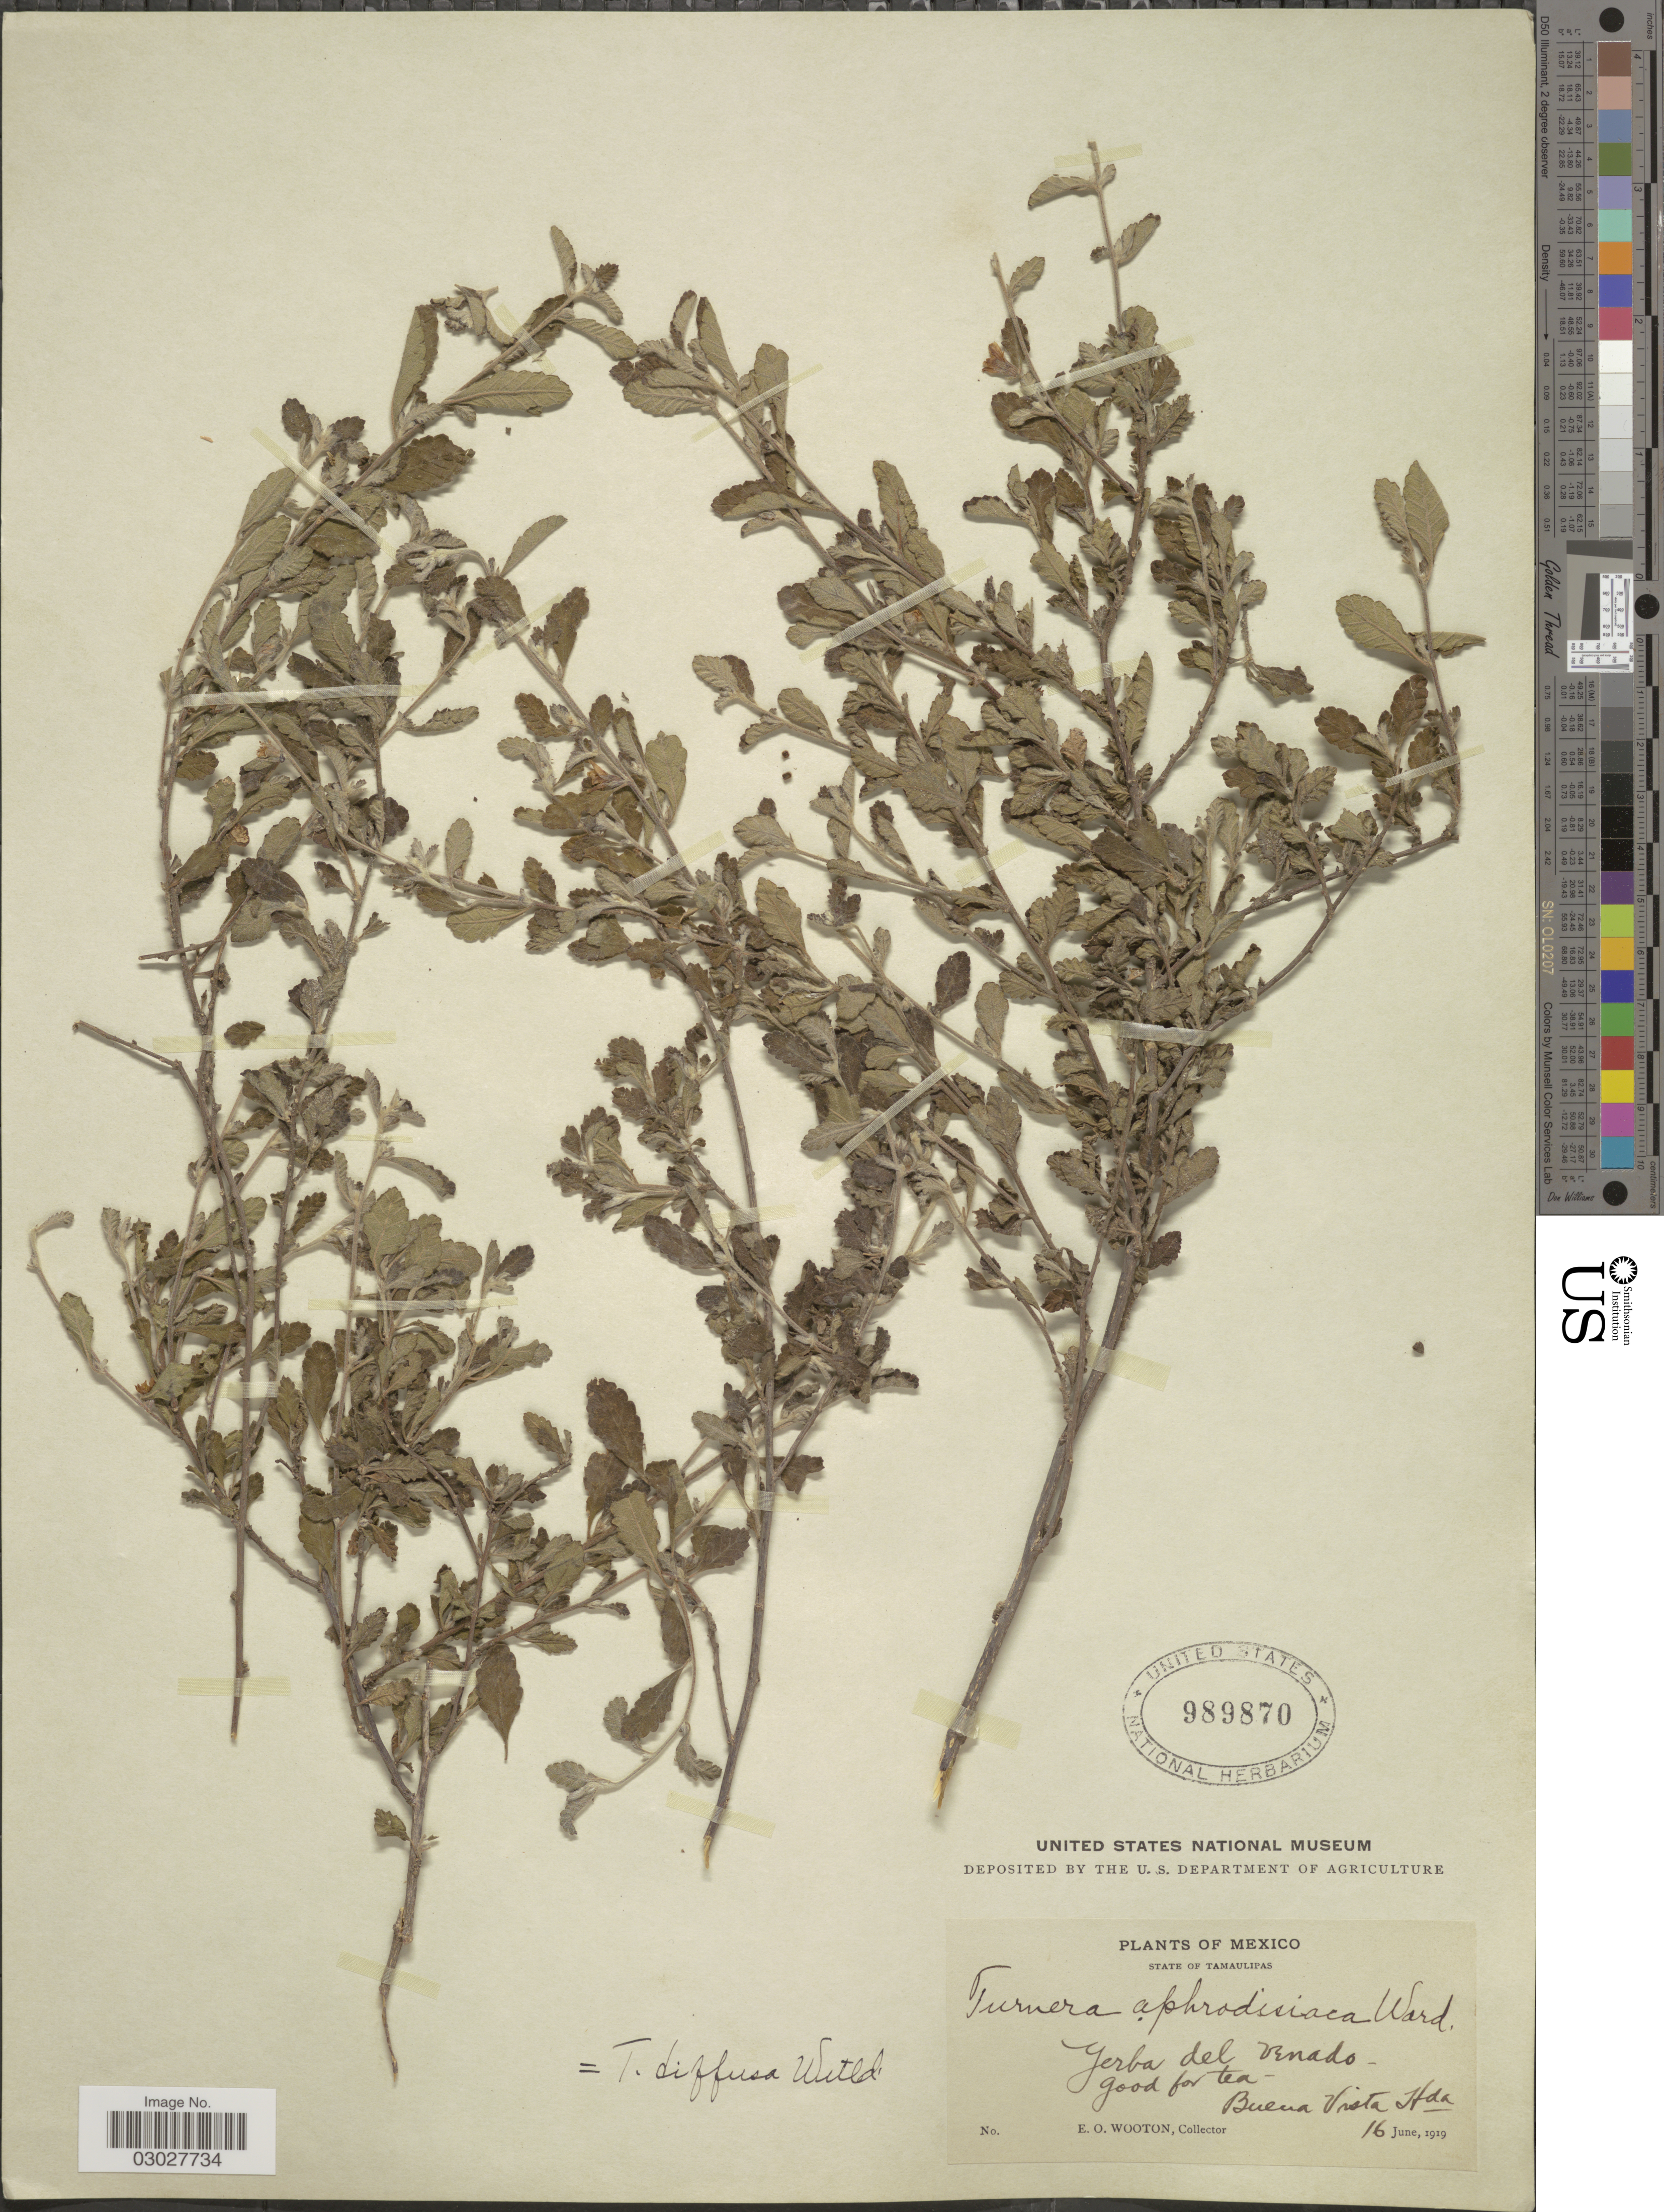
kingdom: Plantae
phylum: Tracheophyta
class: Magnoliopsida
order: Malpighiales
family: Turneraceae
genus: Turnera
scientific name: Turnera diffusa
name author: Willd. ex Schult.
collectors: E. O. Wooton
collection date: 1919-06-16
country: Mexico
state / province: Tamaulipas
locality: Buena Vista Hda.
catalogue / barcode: US 989870